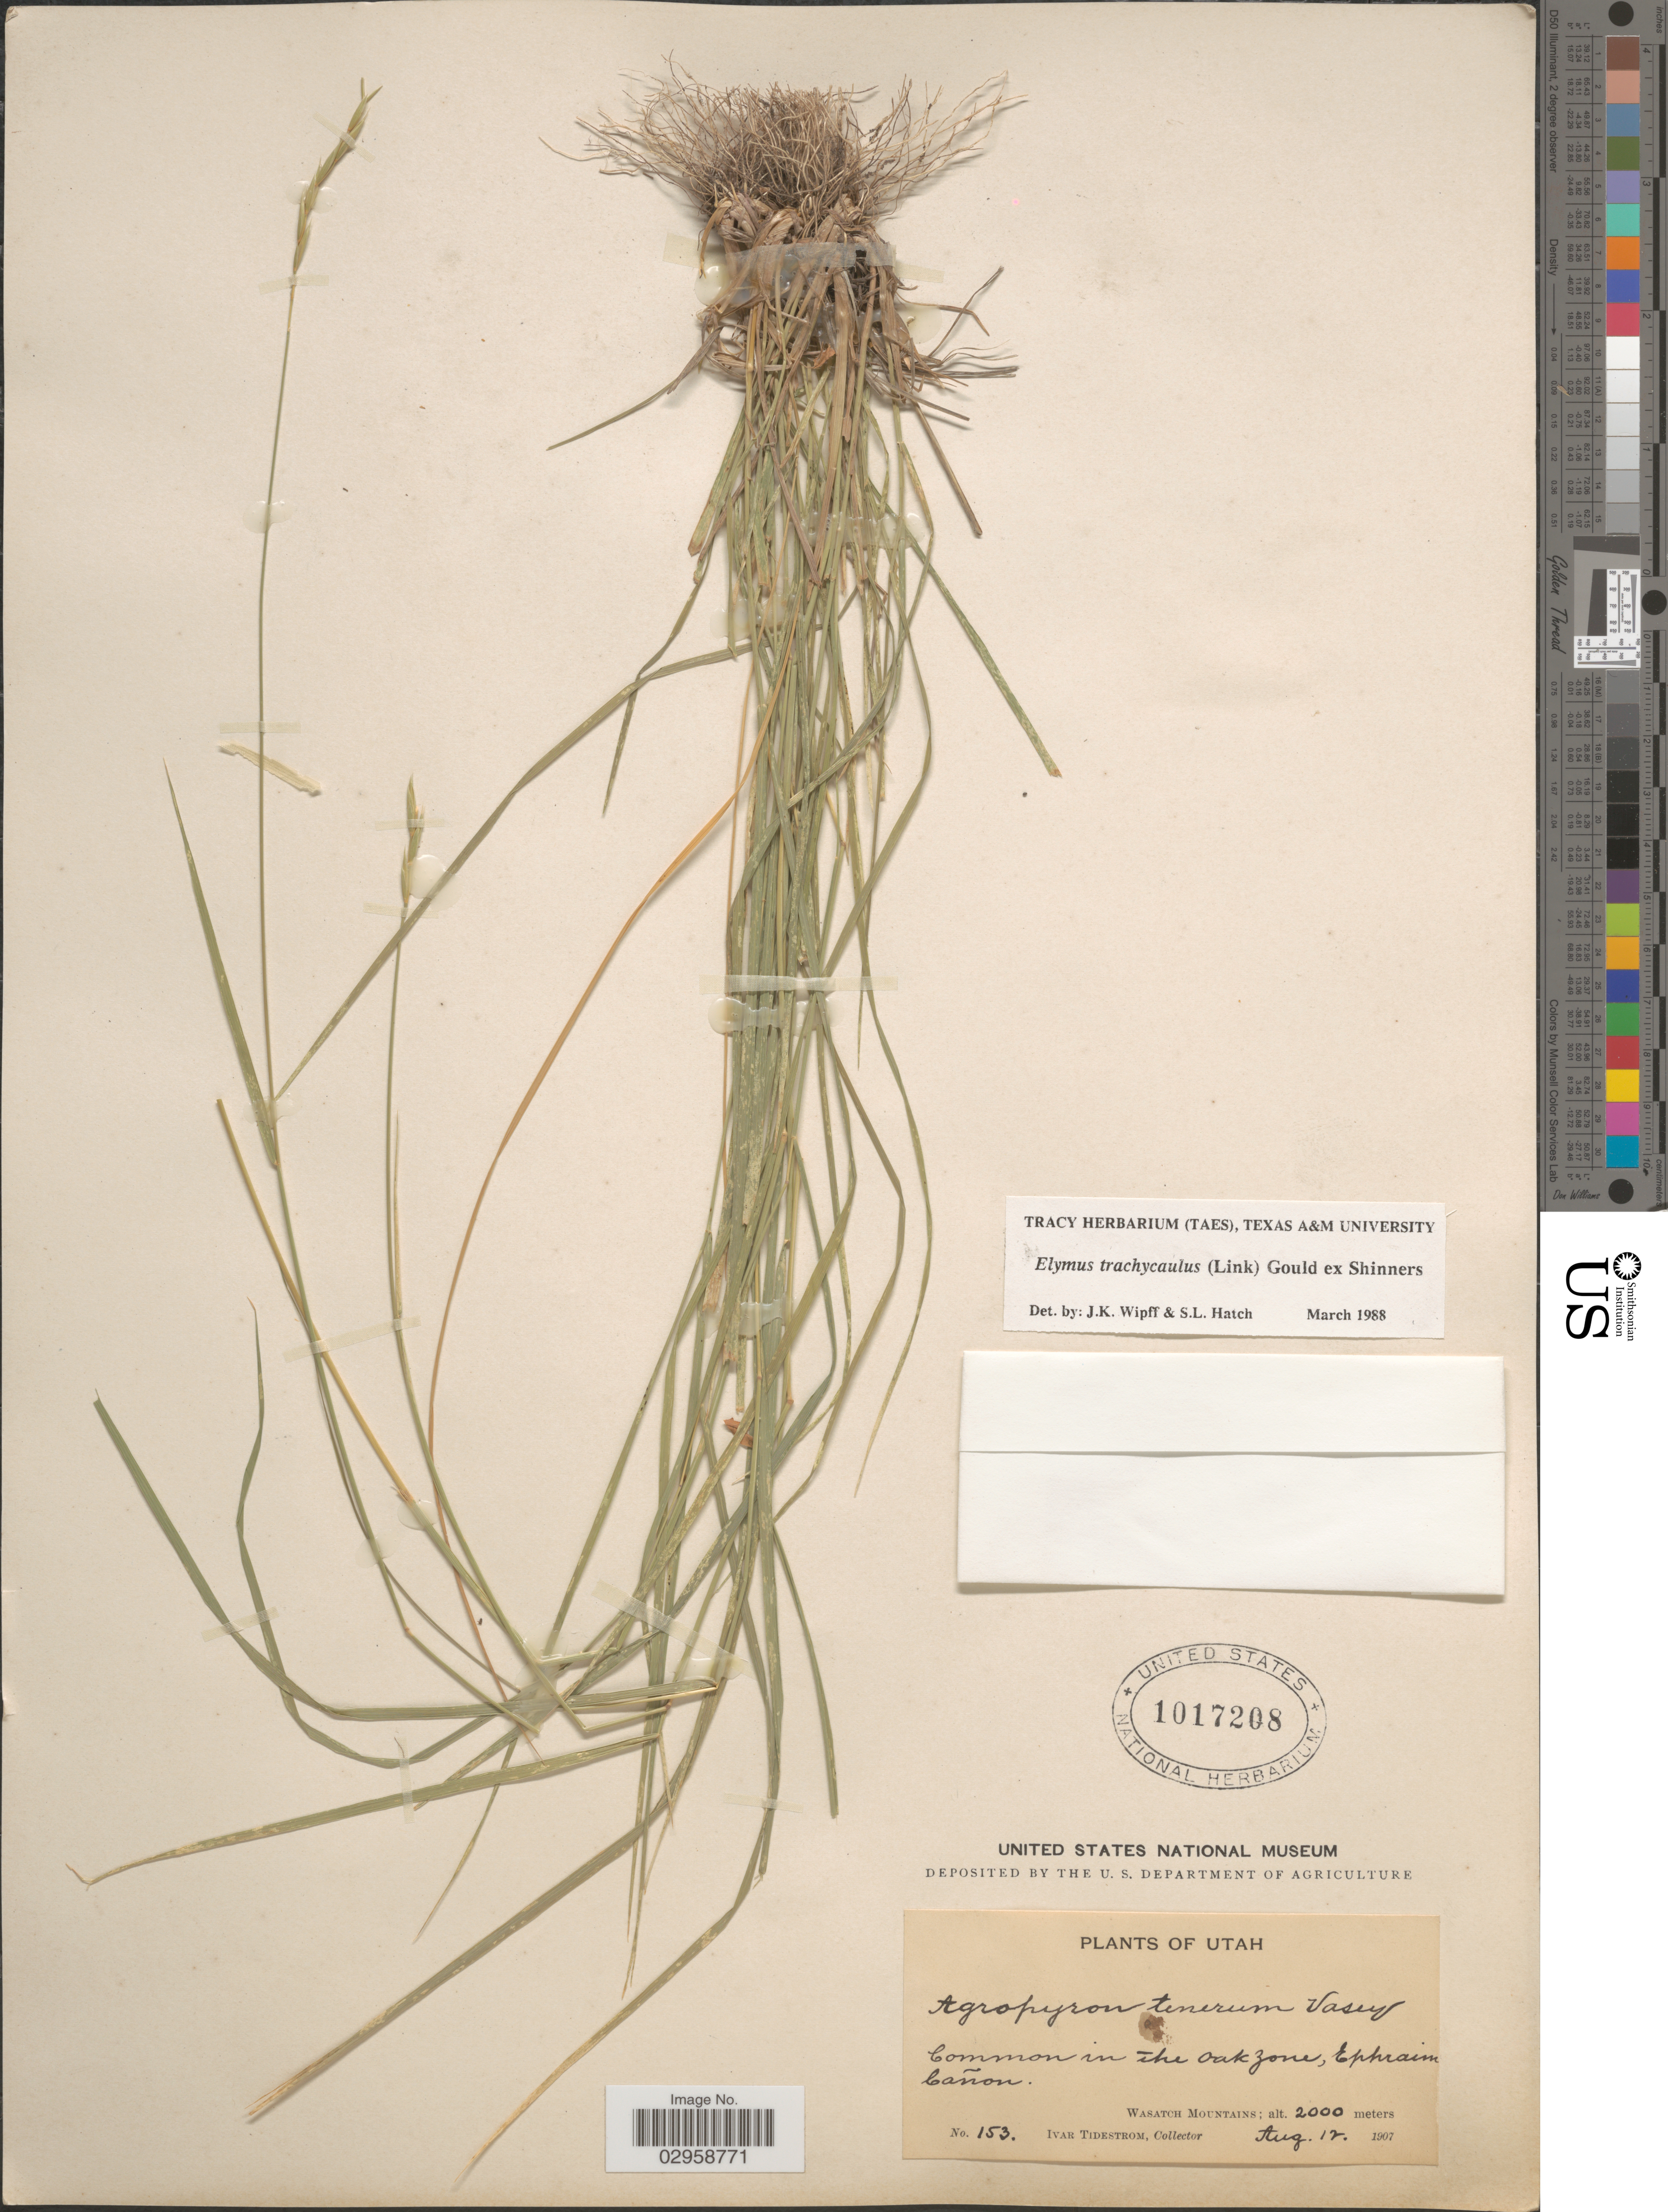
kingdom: Plantae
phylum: Tracheophyta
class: Liliopsida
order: Poales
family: Poaceae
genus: Elymus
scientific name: Elymus trachycaulus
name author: (Link) Gould ex Shinners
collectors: I. F. Tidestrom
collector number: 153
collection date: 1907-08-12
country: United States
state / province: Utah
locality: Common in the Oak zone, Ephraim Cañon. Wasatch Mountains.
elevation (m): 2000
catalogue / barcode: US 1017208